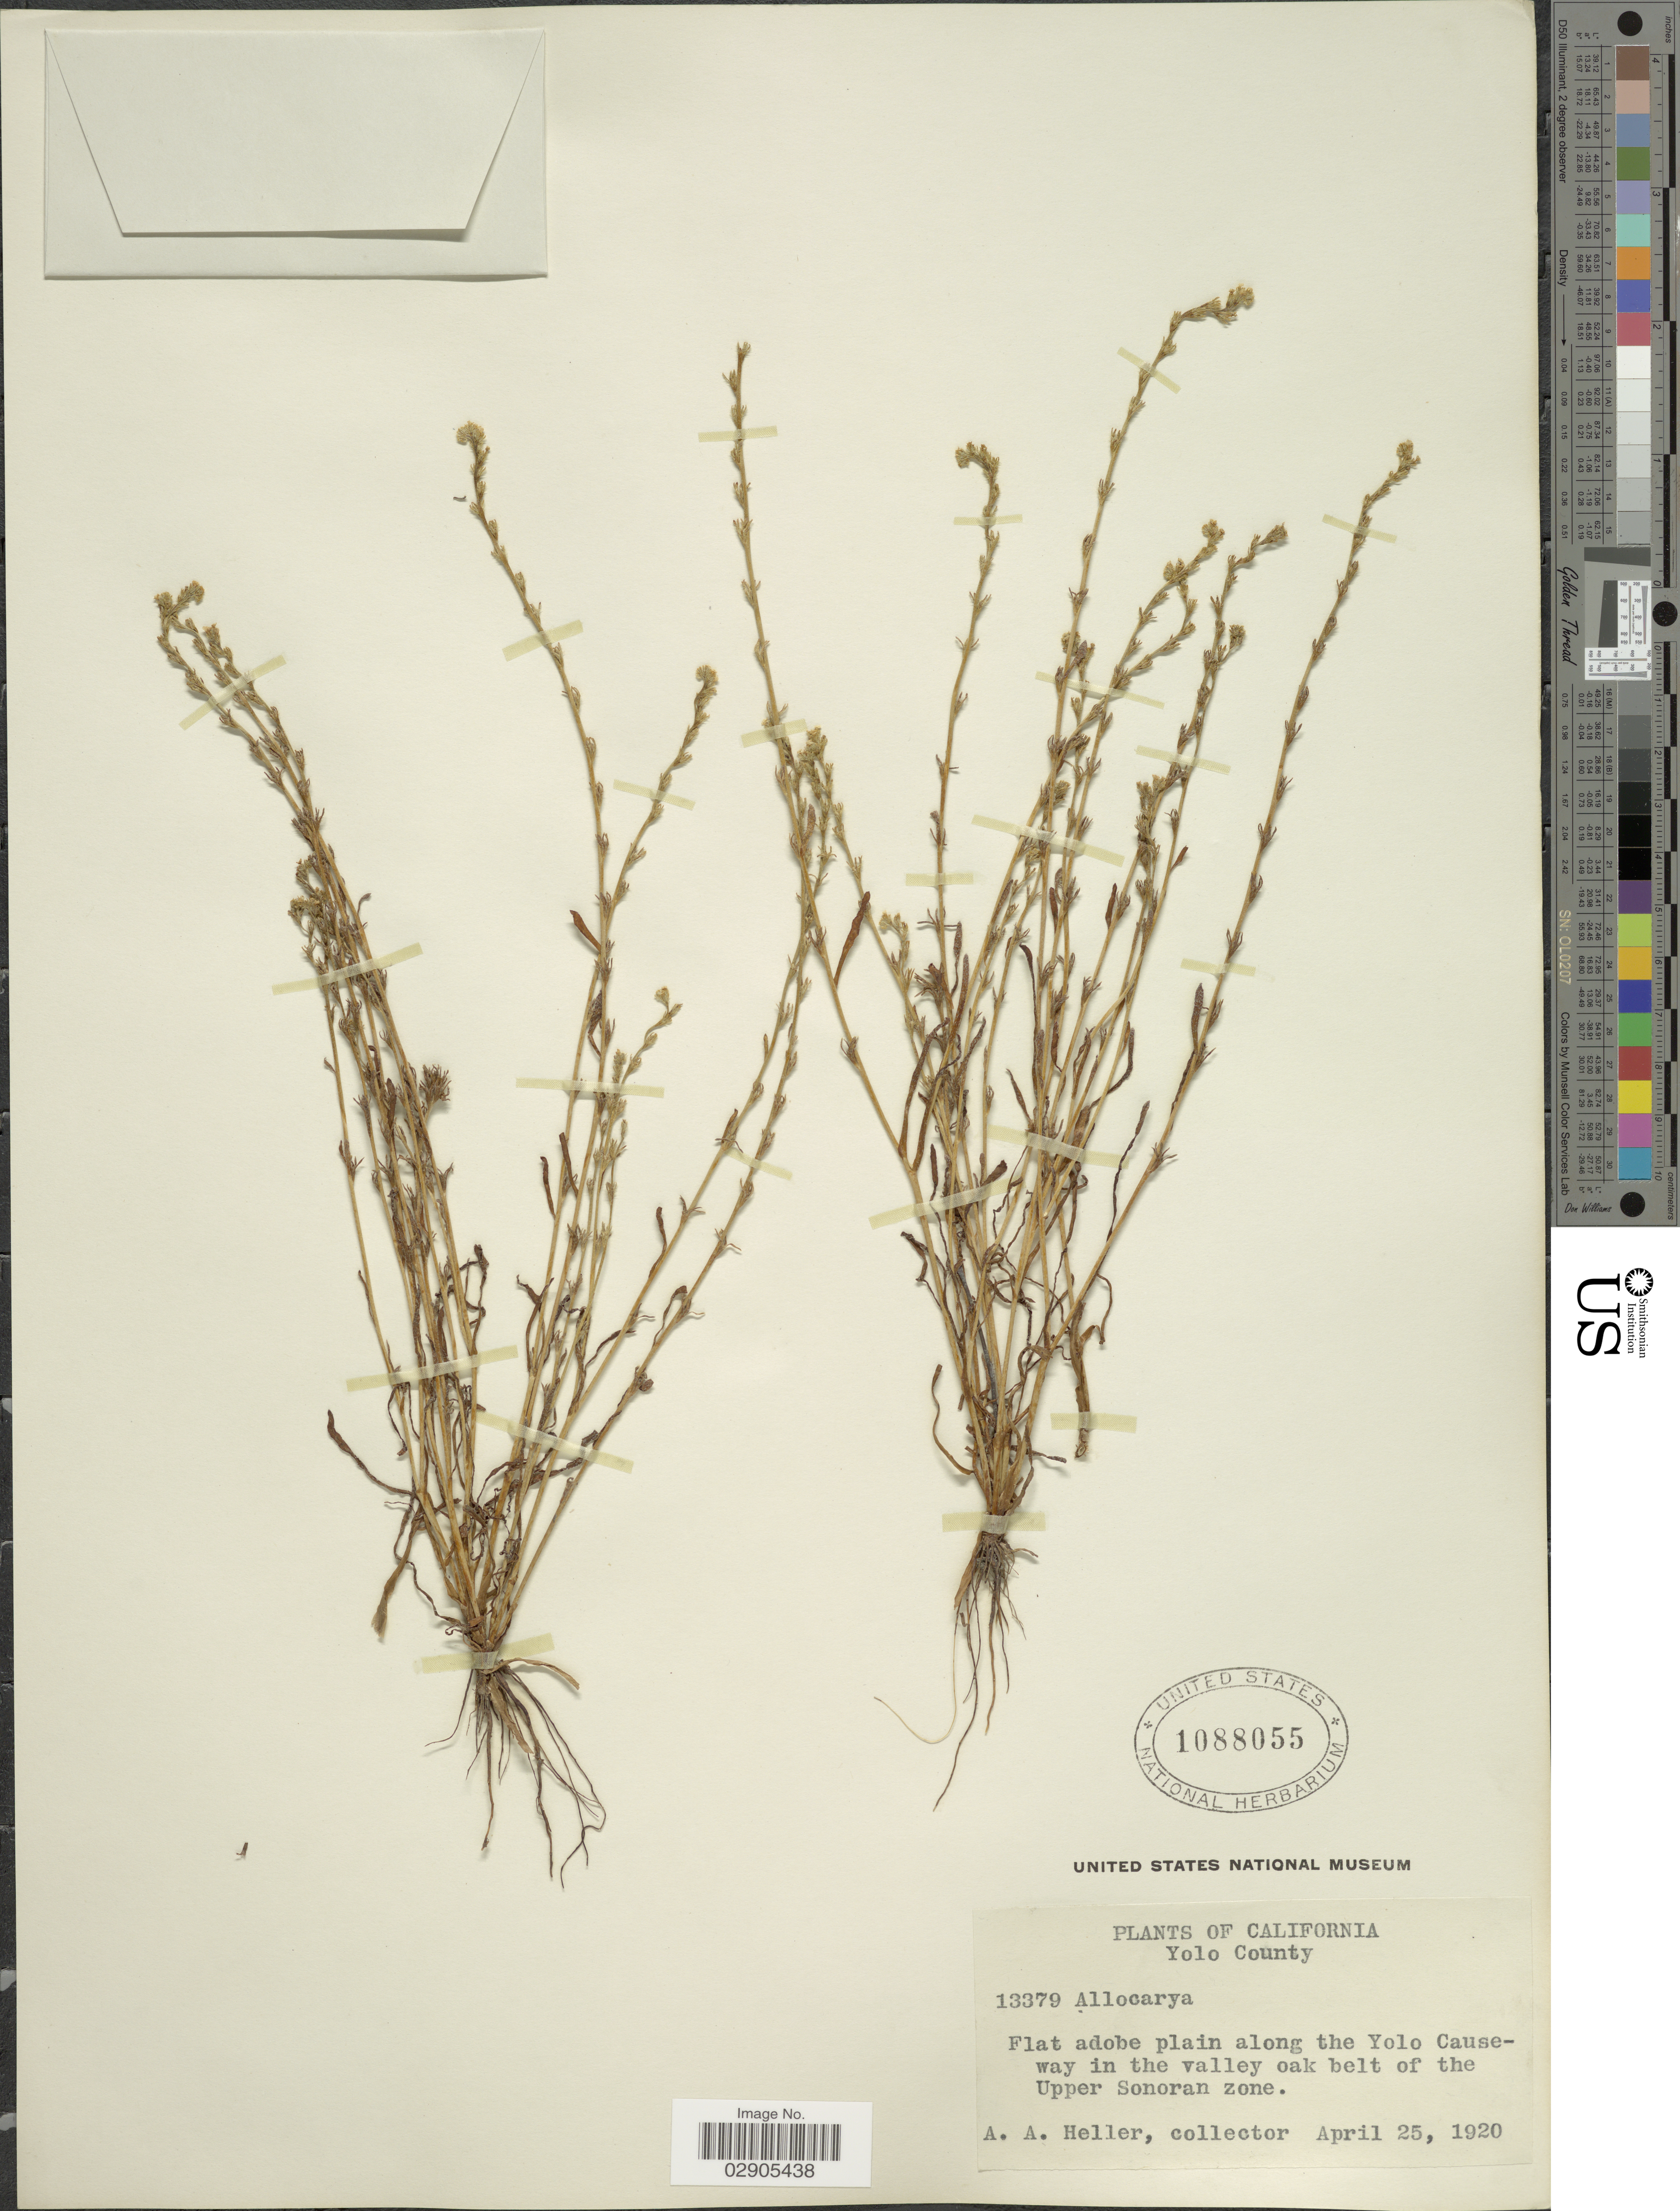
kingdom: Plantae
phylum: Tracheophyta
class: Magnoliopsida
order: Boraginales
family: Boraginaceae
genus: Allocarya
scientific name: Allocarya sp.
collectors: A. A. Heller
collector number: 13379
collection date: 1920-04-25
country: United States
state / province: California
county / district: Yolo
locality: Yolo County. Flat adobe plain along the Yolo Cause-way in the valley oak belt of the Upper Sonoran Zone.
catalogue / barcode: US 1088055